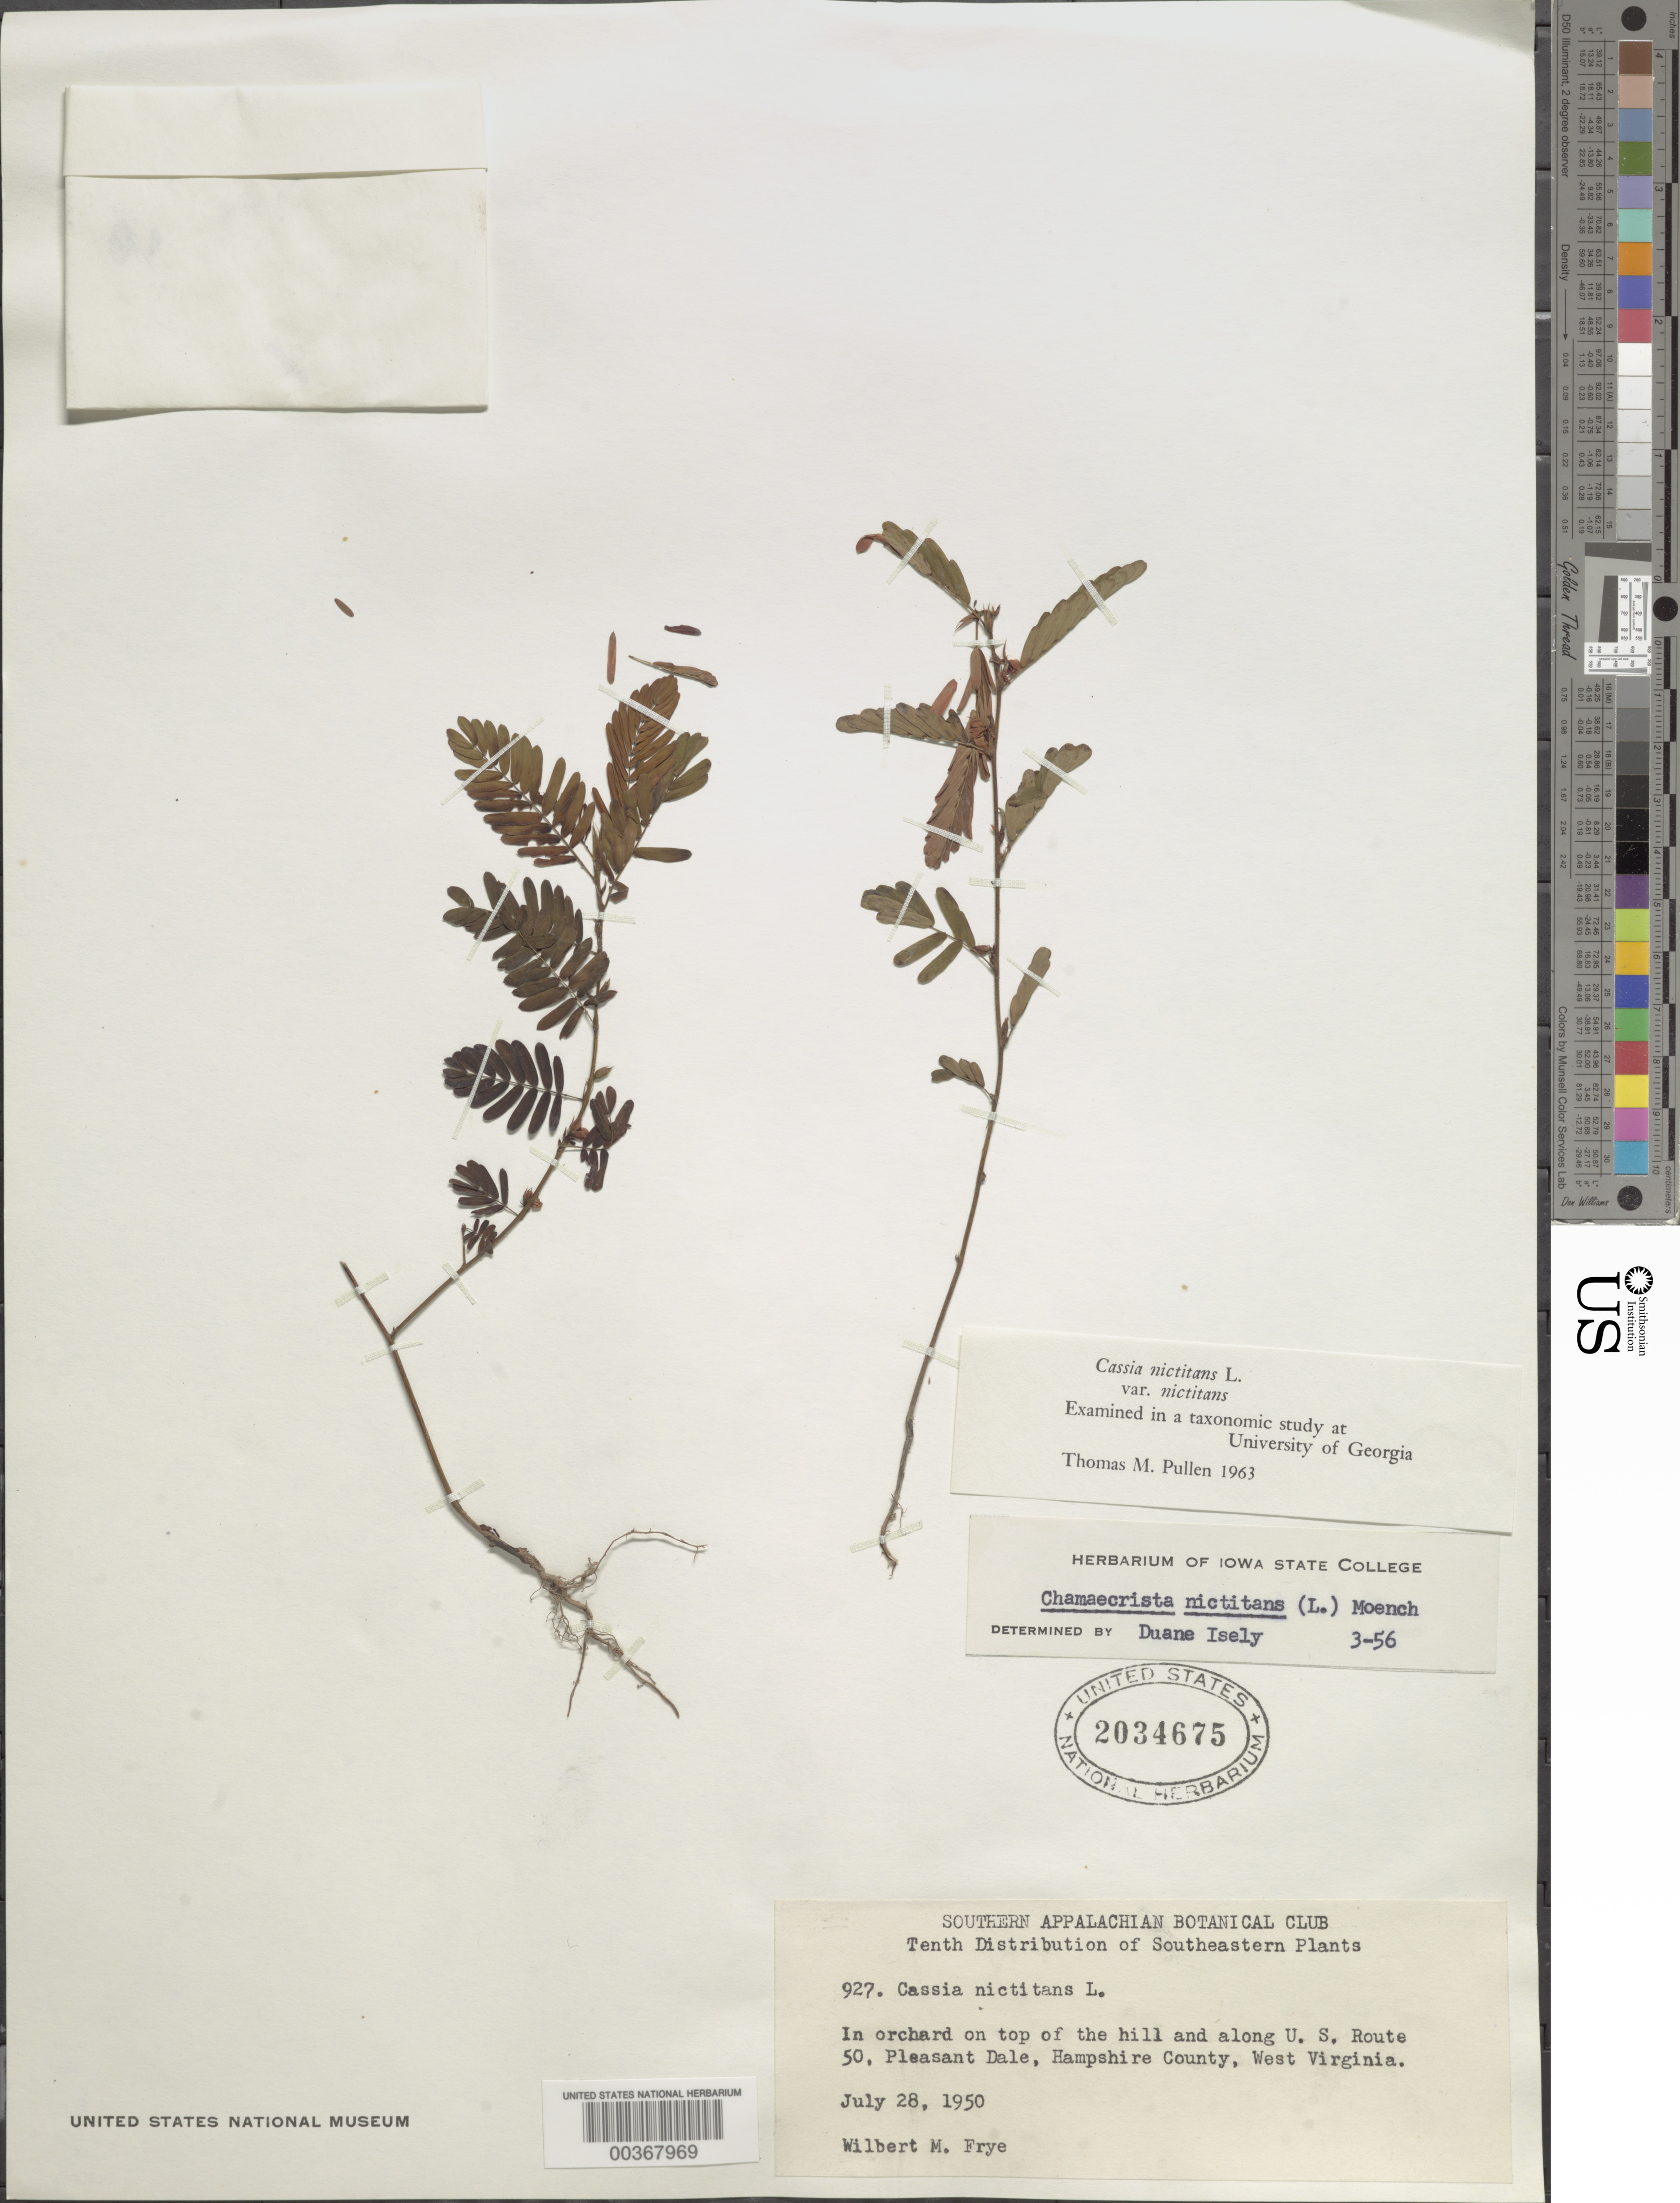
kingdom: Plantae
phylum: Tracheophyta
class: Magnoliopsida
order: Fabales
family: Fabaceae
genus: Chamaecrista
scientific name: Chamaecrista nictitans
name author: (L.) Moench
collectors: W. Frye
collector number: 927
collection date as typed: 28 Jul 1950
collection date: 1950-07-28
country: United States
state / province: West Virginia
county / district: Hampshire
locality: In orchard at top of the hill and along u.s. 50, pleasant dale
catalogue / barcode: US 2034675